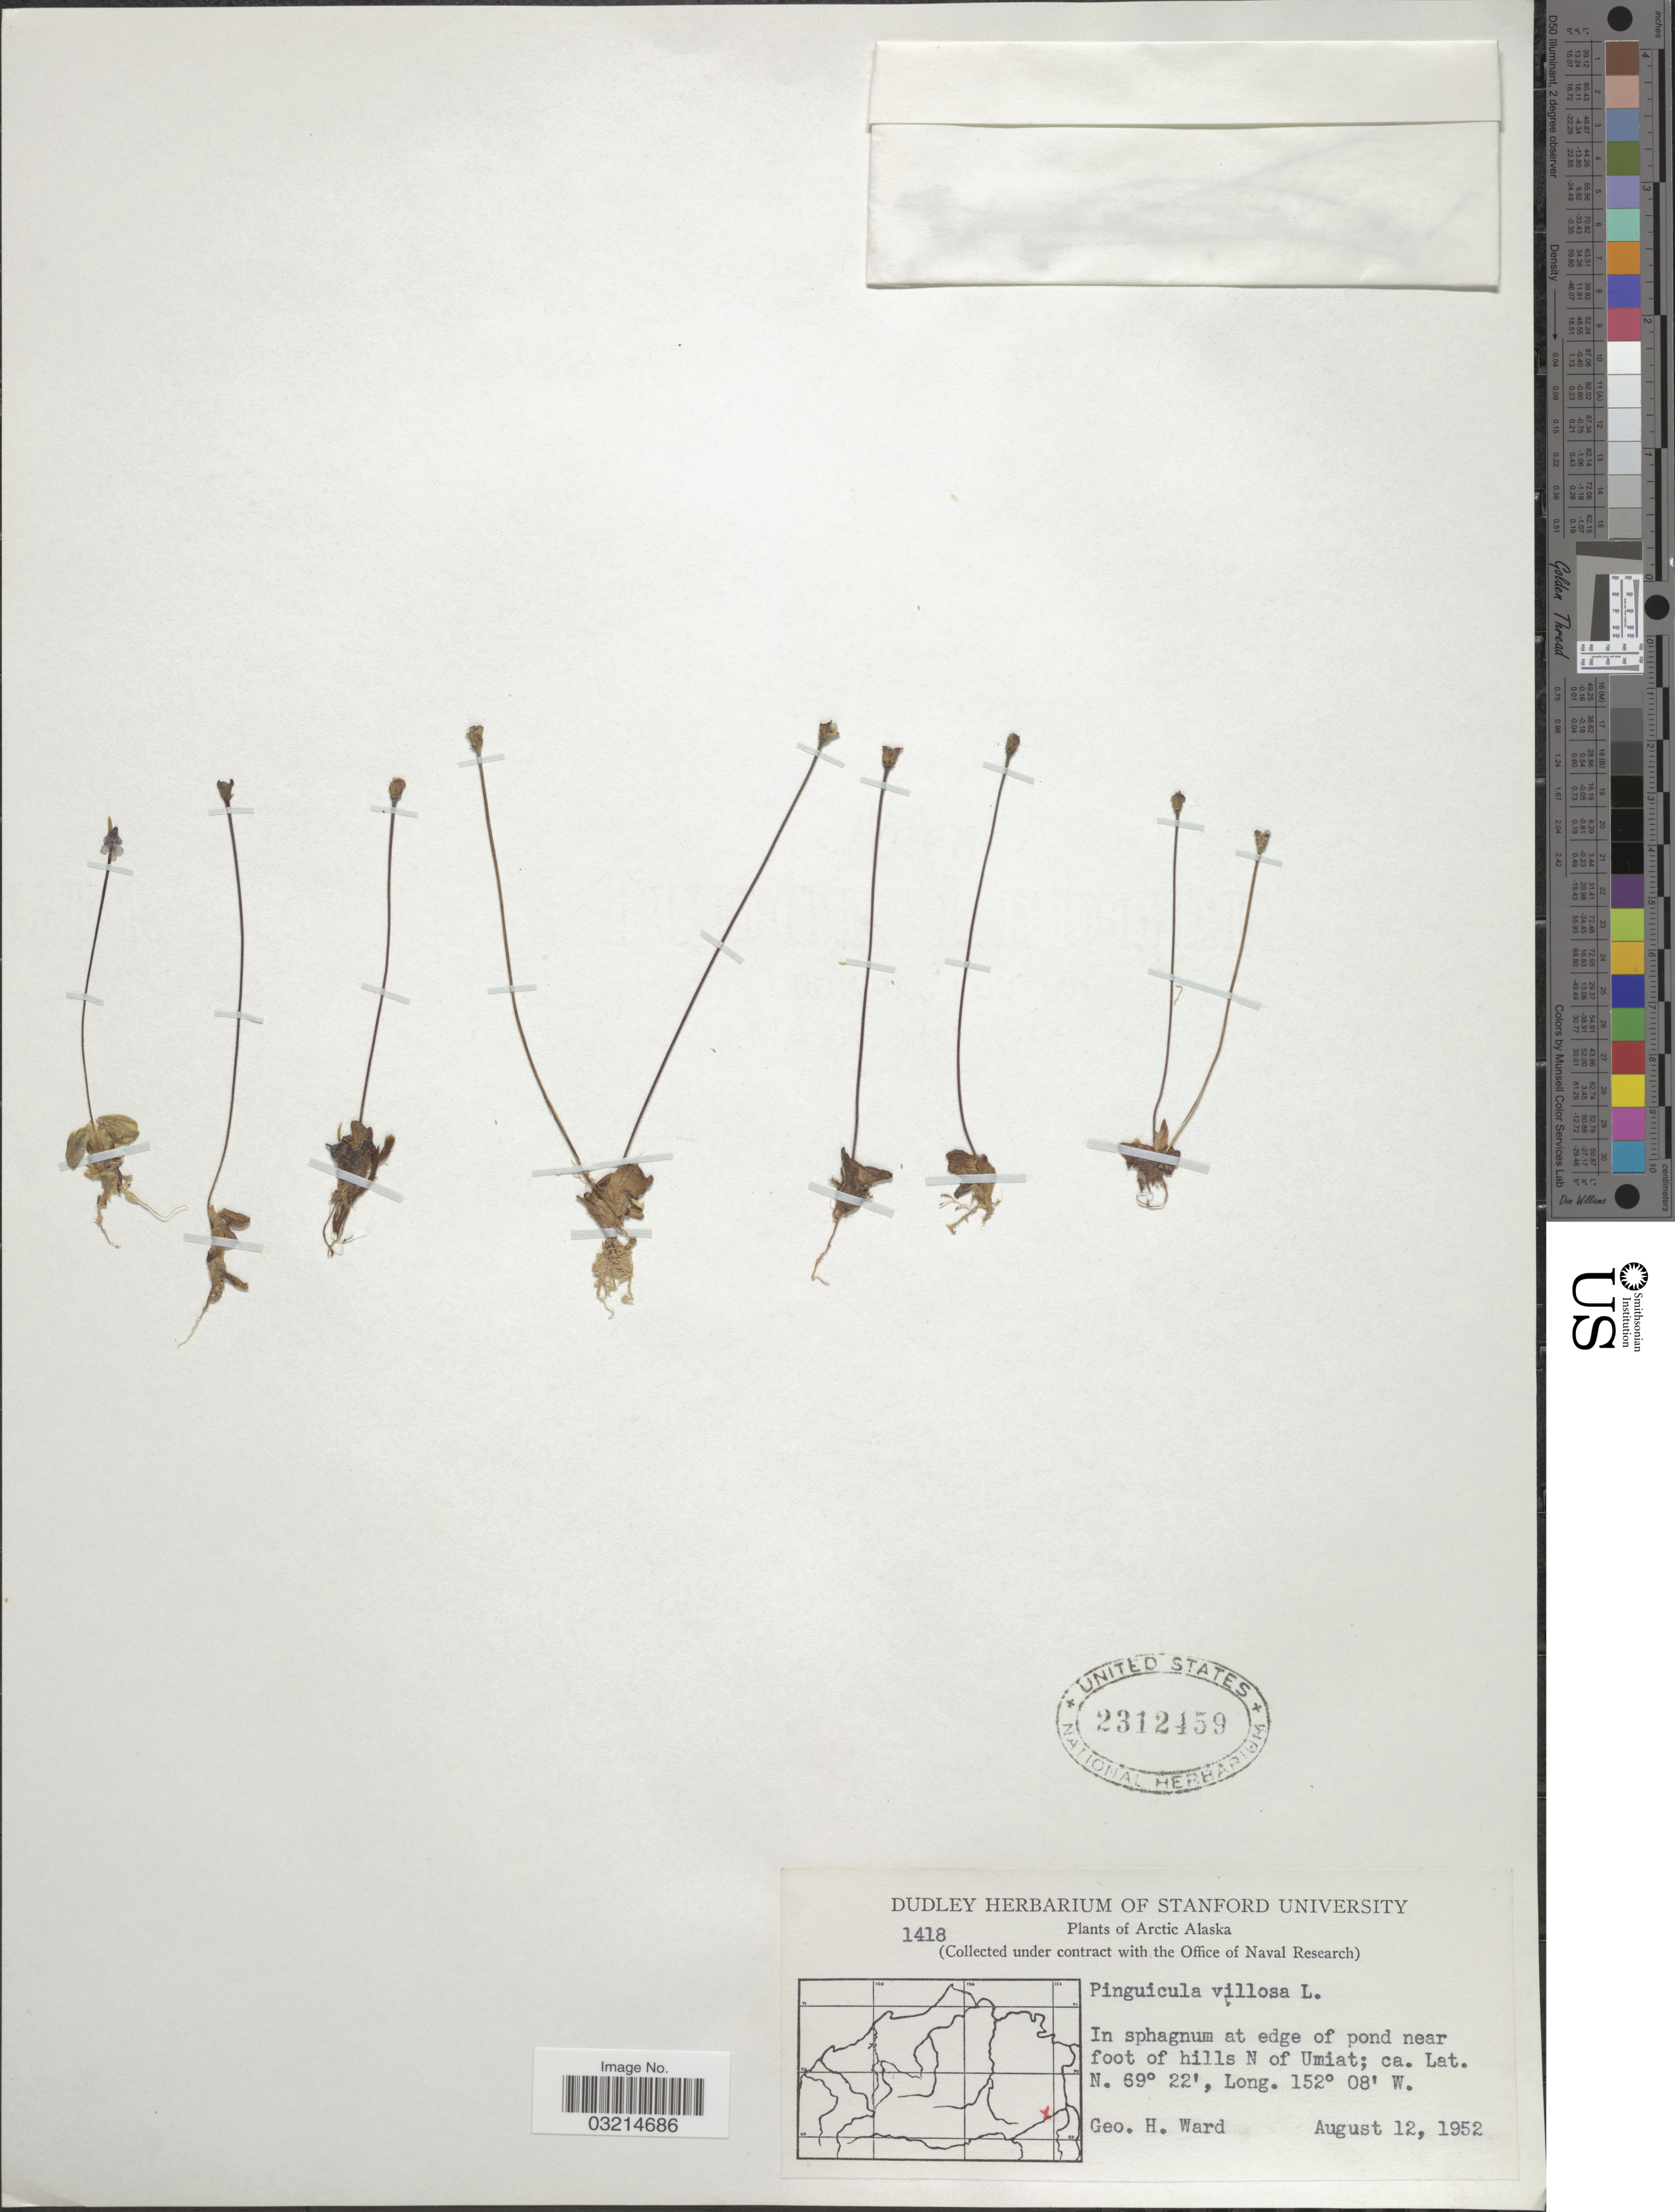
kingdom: Plantae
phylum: Tracheophyta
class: Magnoliopsida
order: Lamiales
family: Lentibulariaceae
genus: Pinguicula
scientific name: Pinguicula villosa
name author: L.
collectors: G. H. Ward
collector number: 1418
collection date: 1952-08-12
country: United States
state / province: Alaska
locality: Arctic Alaska, In sphagnum at edge of pond near foot of hills N of Umiat.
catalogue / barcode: US 2312459